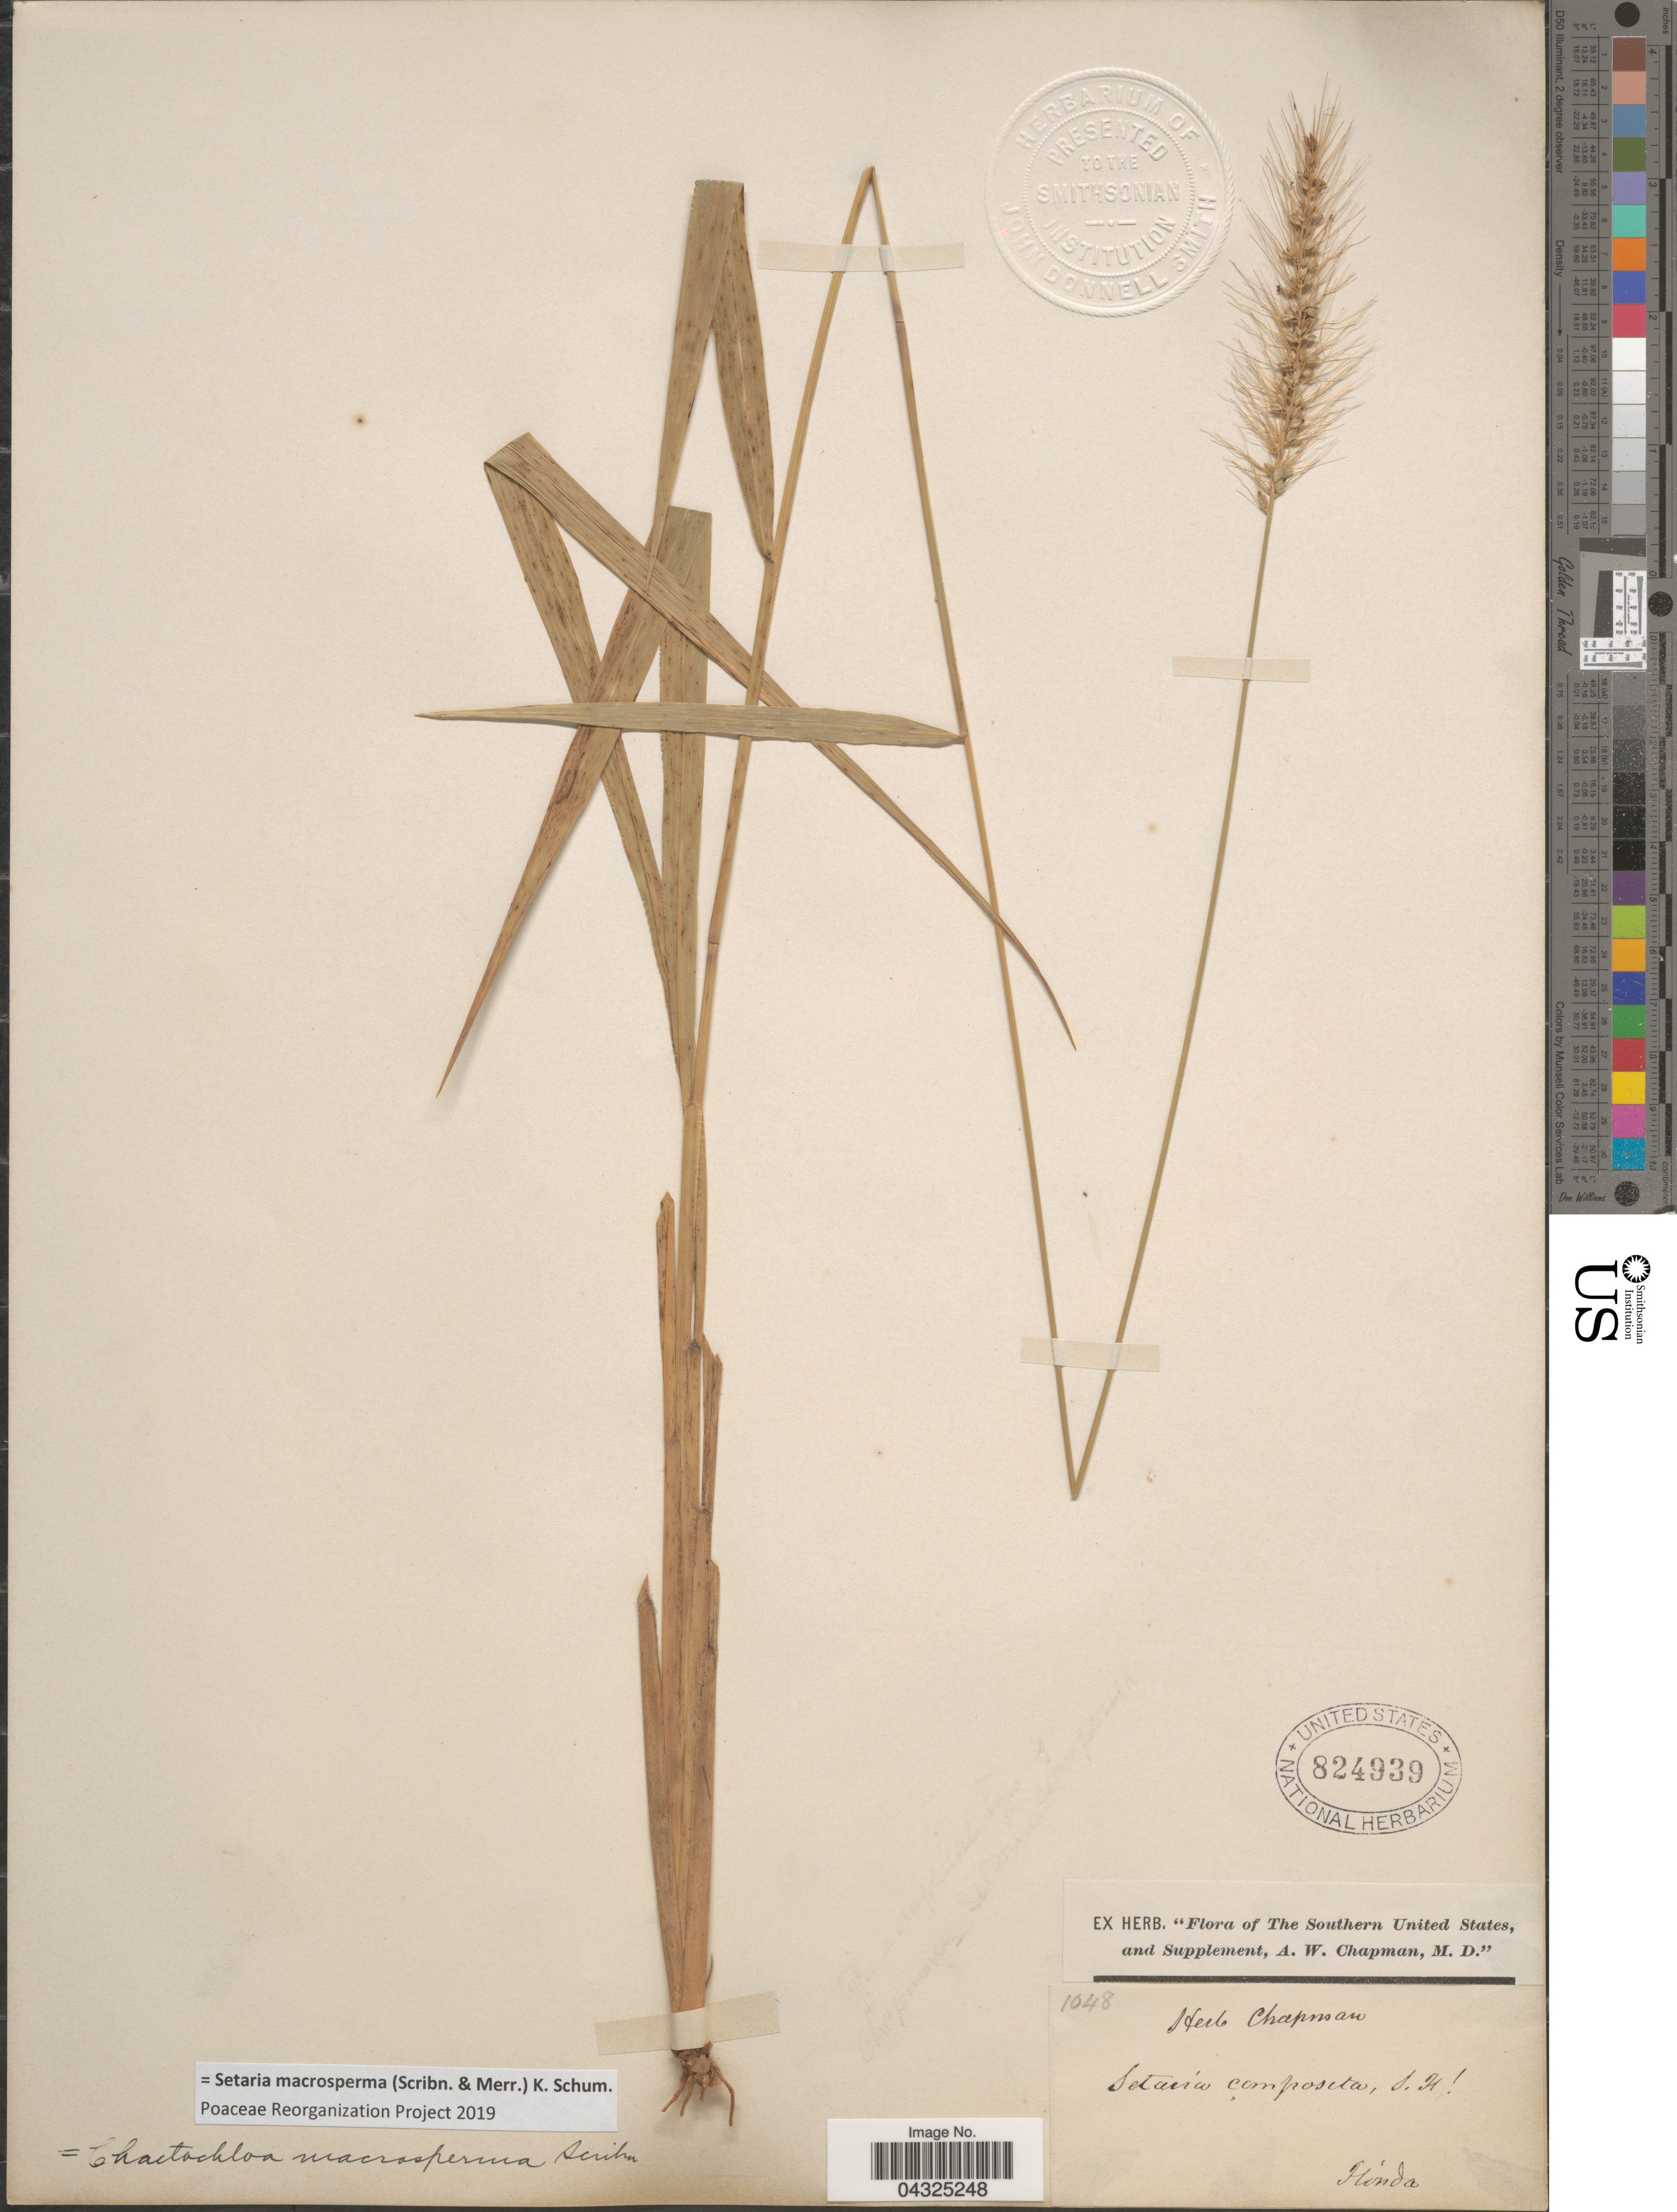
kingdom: Plantae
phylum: Tracheophyta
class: Liliopsida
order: Poales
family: Poaceae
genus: Setaria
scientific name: Setaria macrosperma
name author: (Scribn. & Merr.) K. Schum.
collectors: ex herb. Chapman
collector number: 1048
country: United States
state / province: Florida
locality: The Southern United States.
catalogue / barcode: US 824939